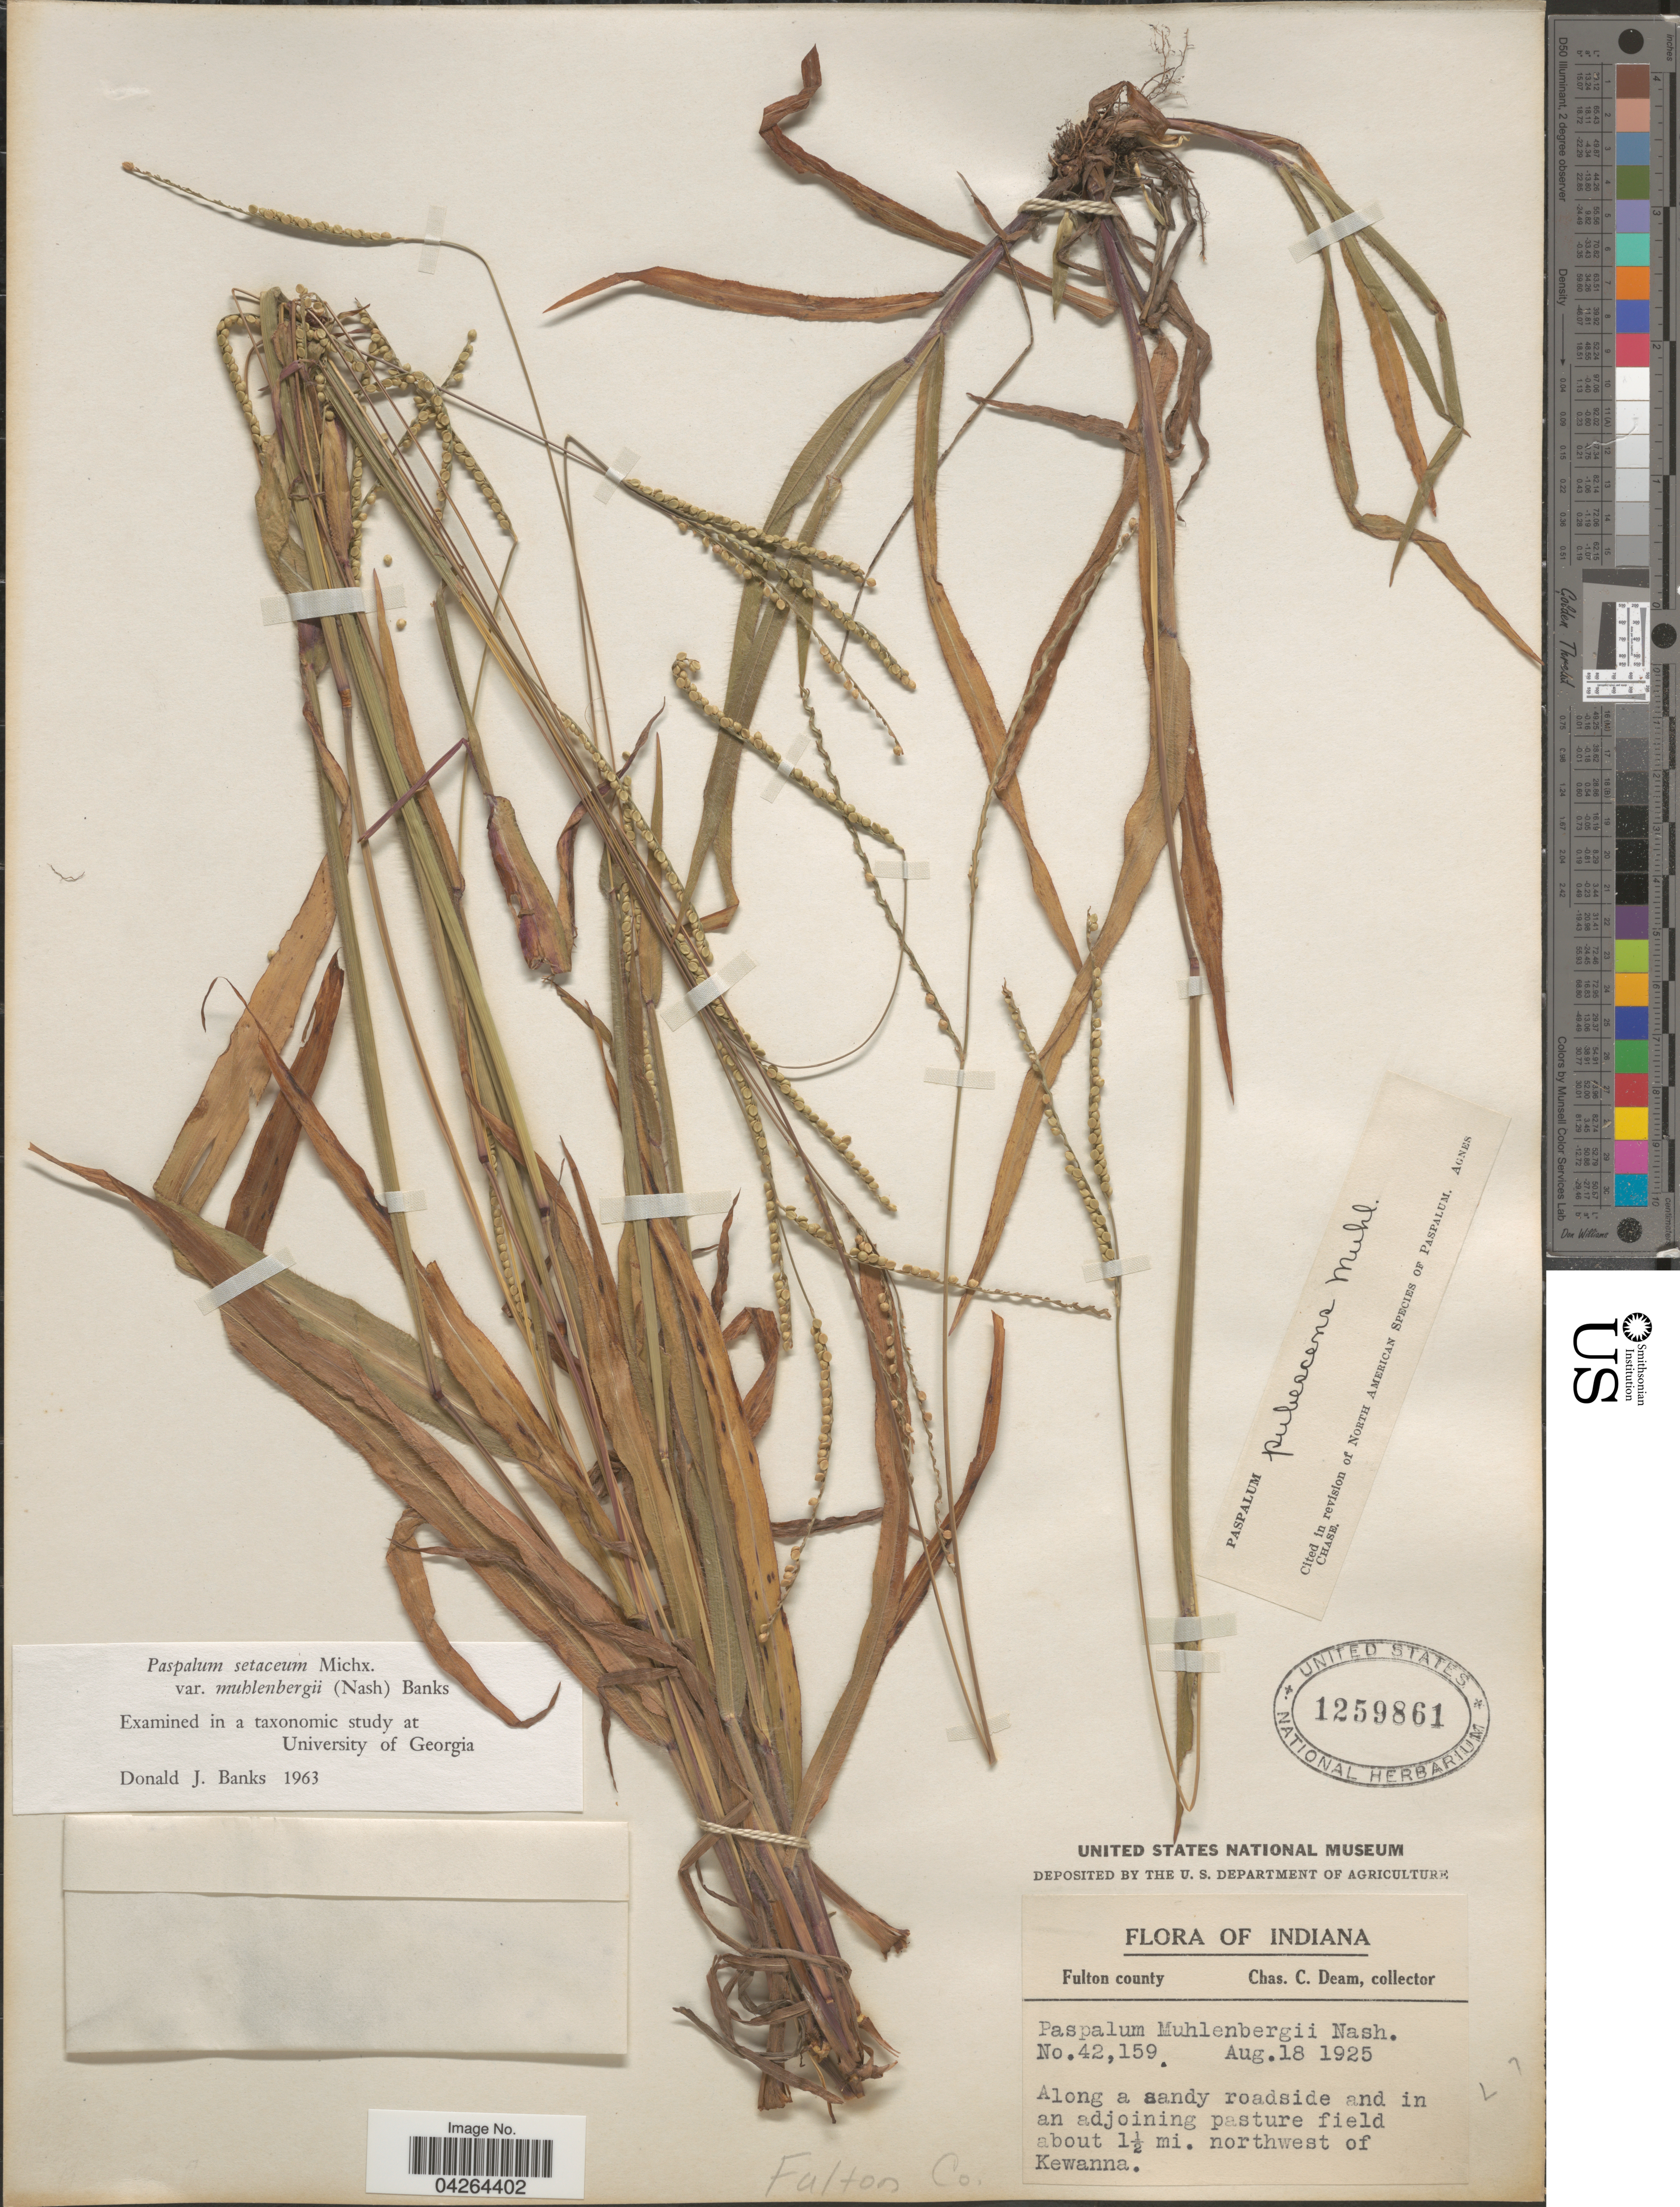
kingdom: Plantae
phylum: Tracheophyta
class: Liliopsida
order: Poales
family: Poaceae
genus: Paspalum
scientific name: Paspalum setaceum var. muhlenbergii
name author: (Nash) D.J. Banks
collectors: C. C. Deam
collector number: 42159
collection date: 1925-08-18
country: United States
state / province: Indiana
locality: Fulton county. Along a sandy roadside and in an adjoining pasture field about 1½ mi. northwest of Kewanna. Fulton Co.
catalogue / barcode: US 1259861